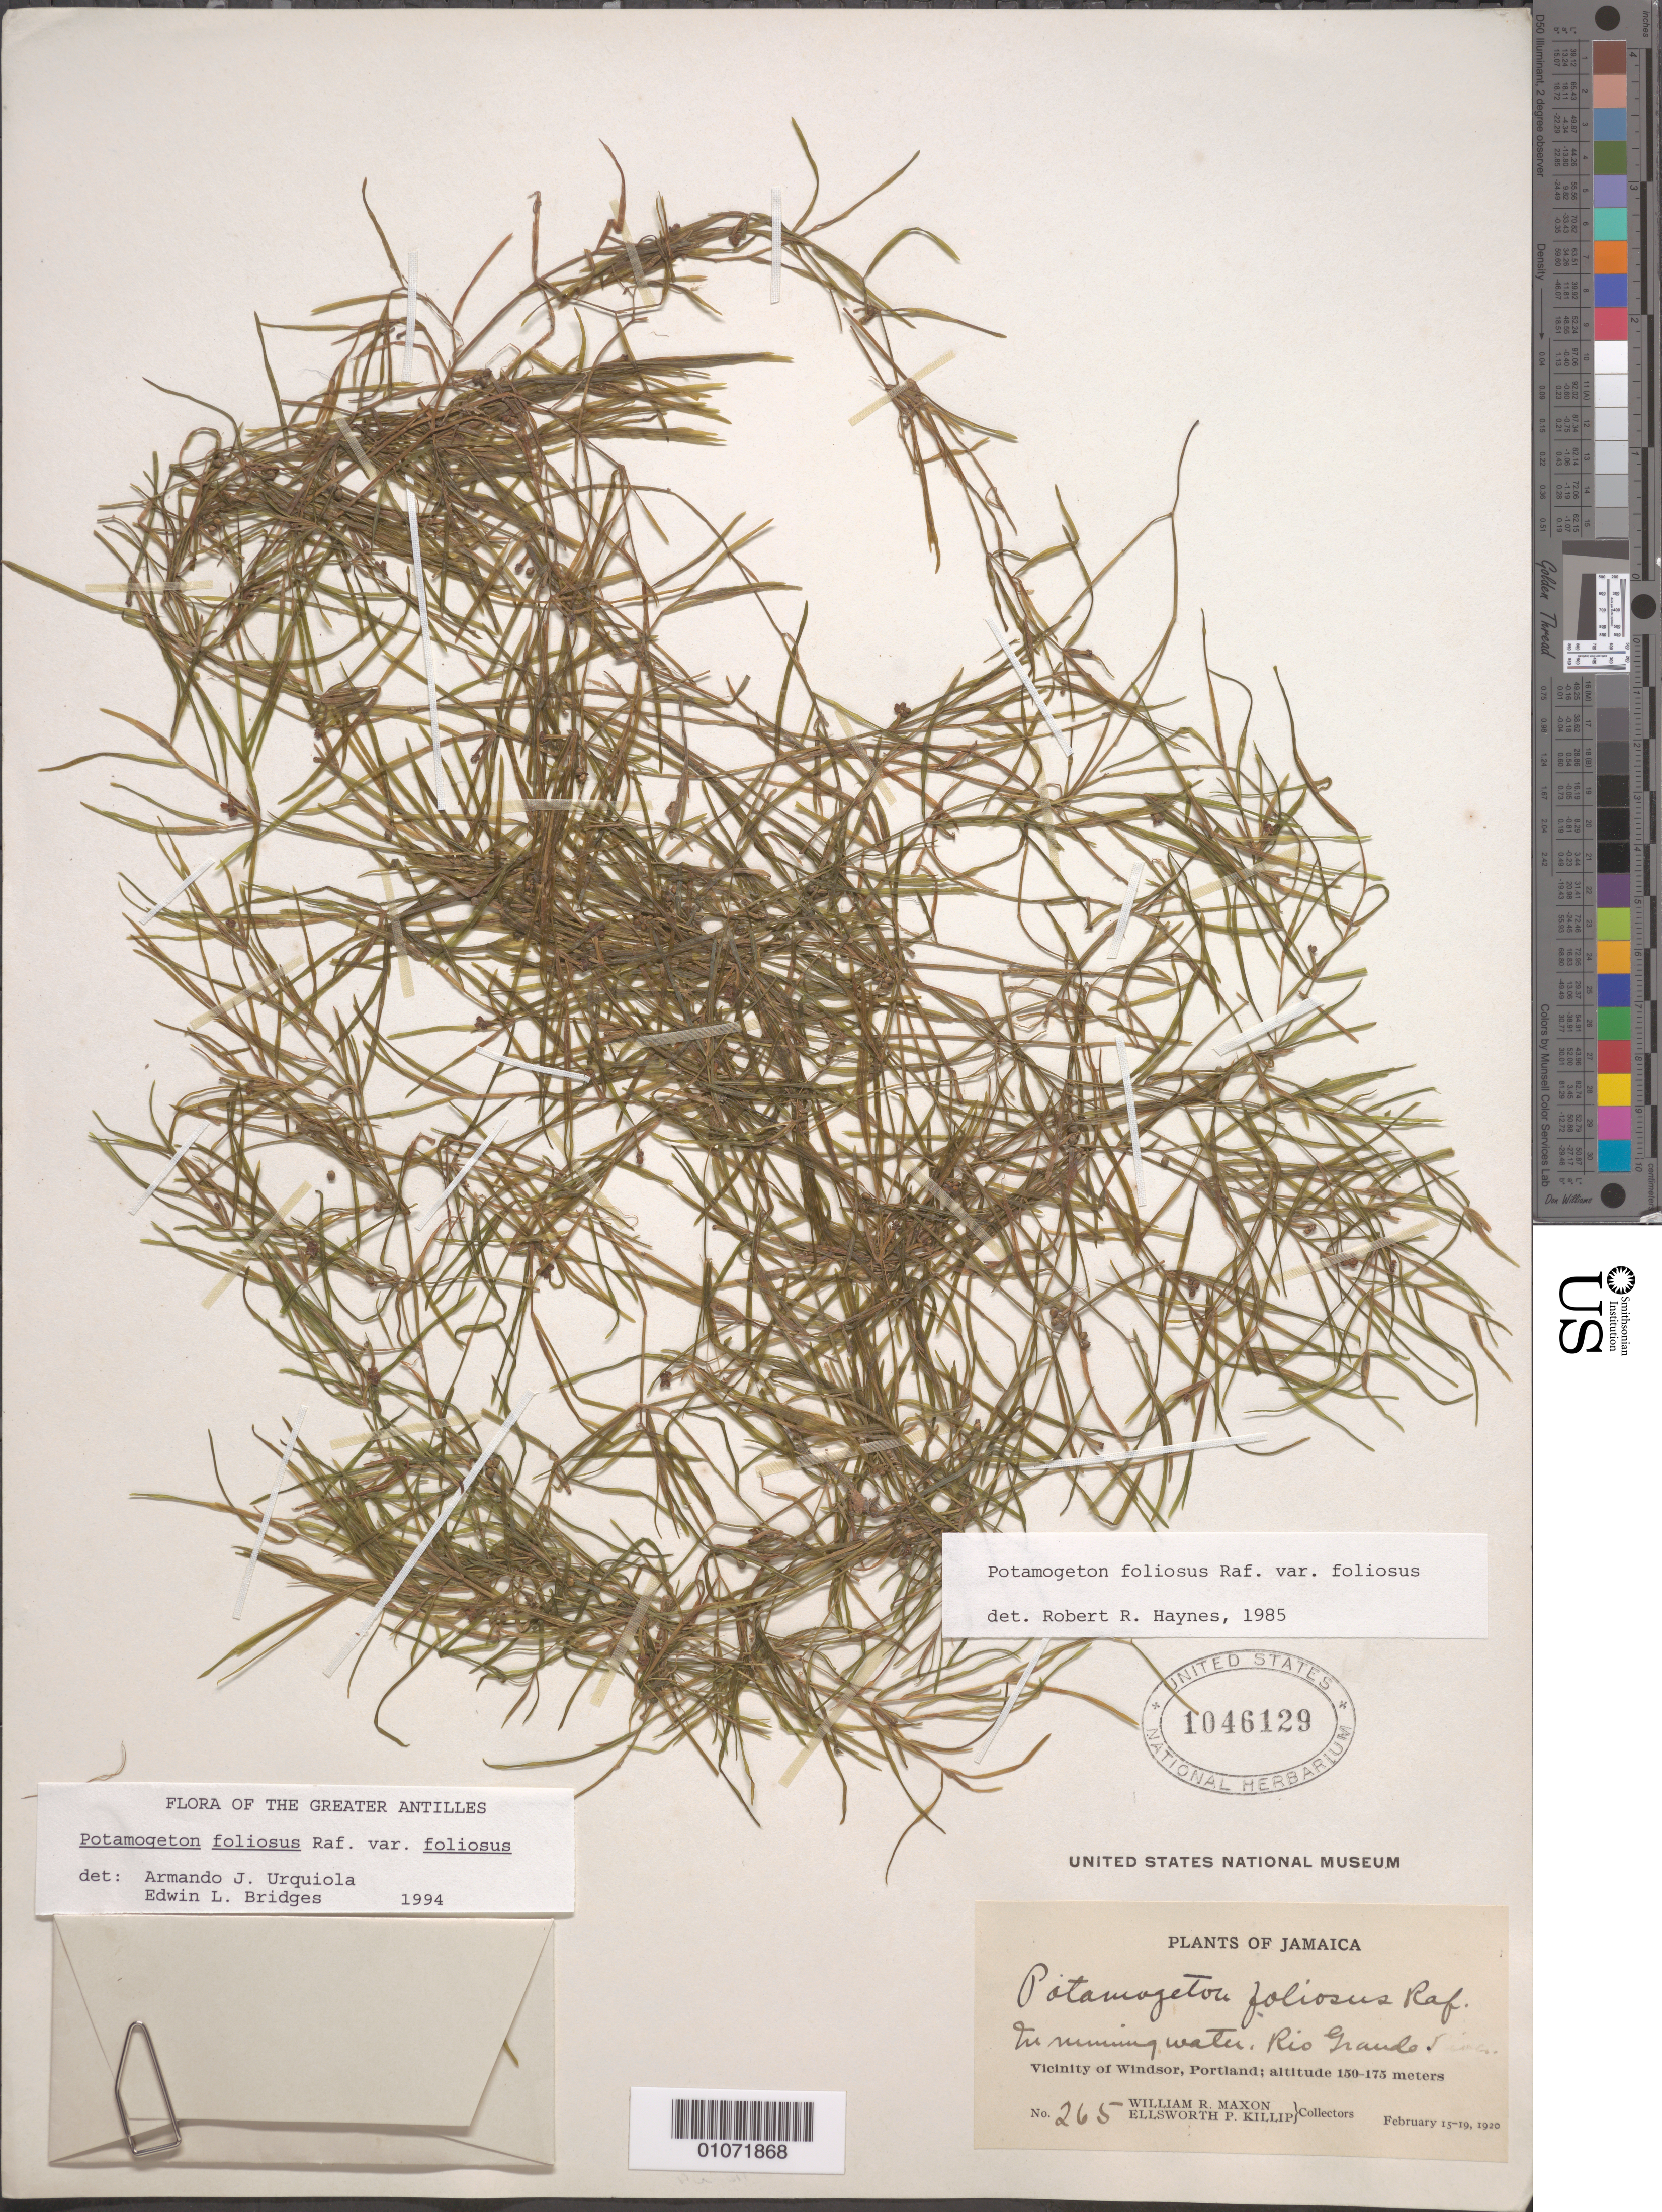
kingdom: Plantae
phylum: Tracheophyta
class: Liliopsida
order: Alismatales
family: Potamogetonaceae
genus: Potamogeton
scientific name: Potamogeton foliosus var. foliosus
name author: Raf.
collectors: W. R. Maxon & E. P. Killip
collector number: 265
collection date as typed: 15 Feb 1920 to 19 Feb 1920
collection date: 1920-02-15/1920-02-19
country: Jamaica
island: Jamaica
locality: In running water. Rio Grande. Vicinity of Windsor, Portland.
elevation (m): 150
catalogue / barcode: US 1046129